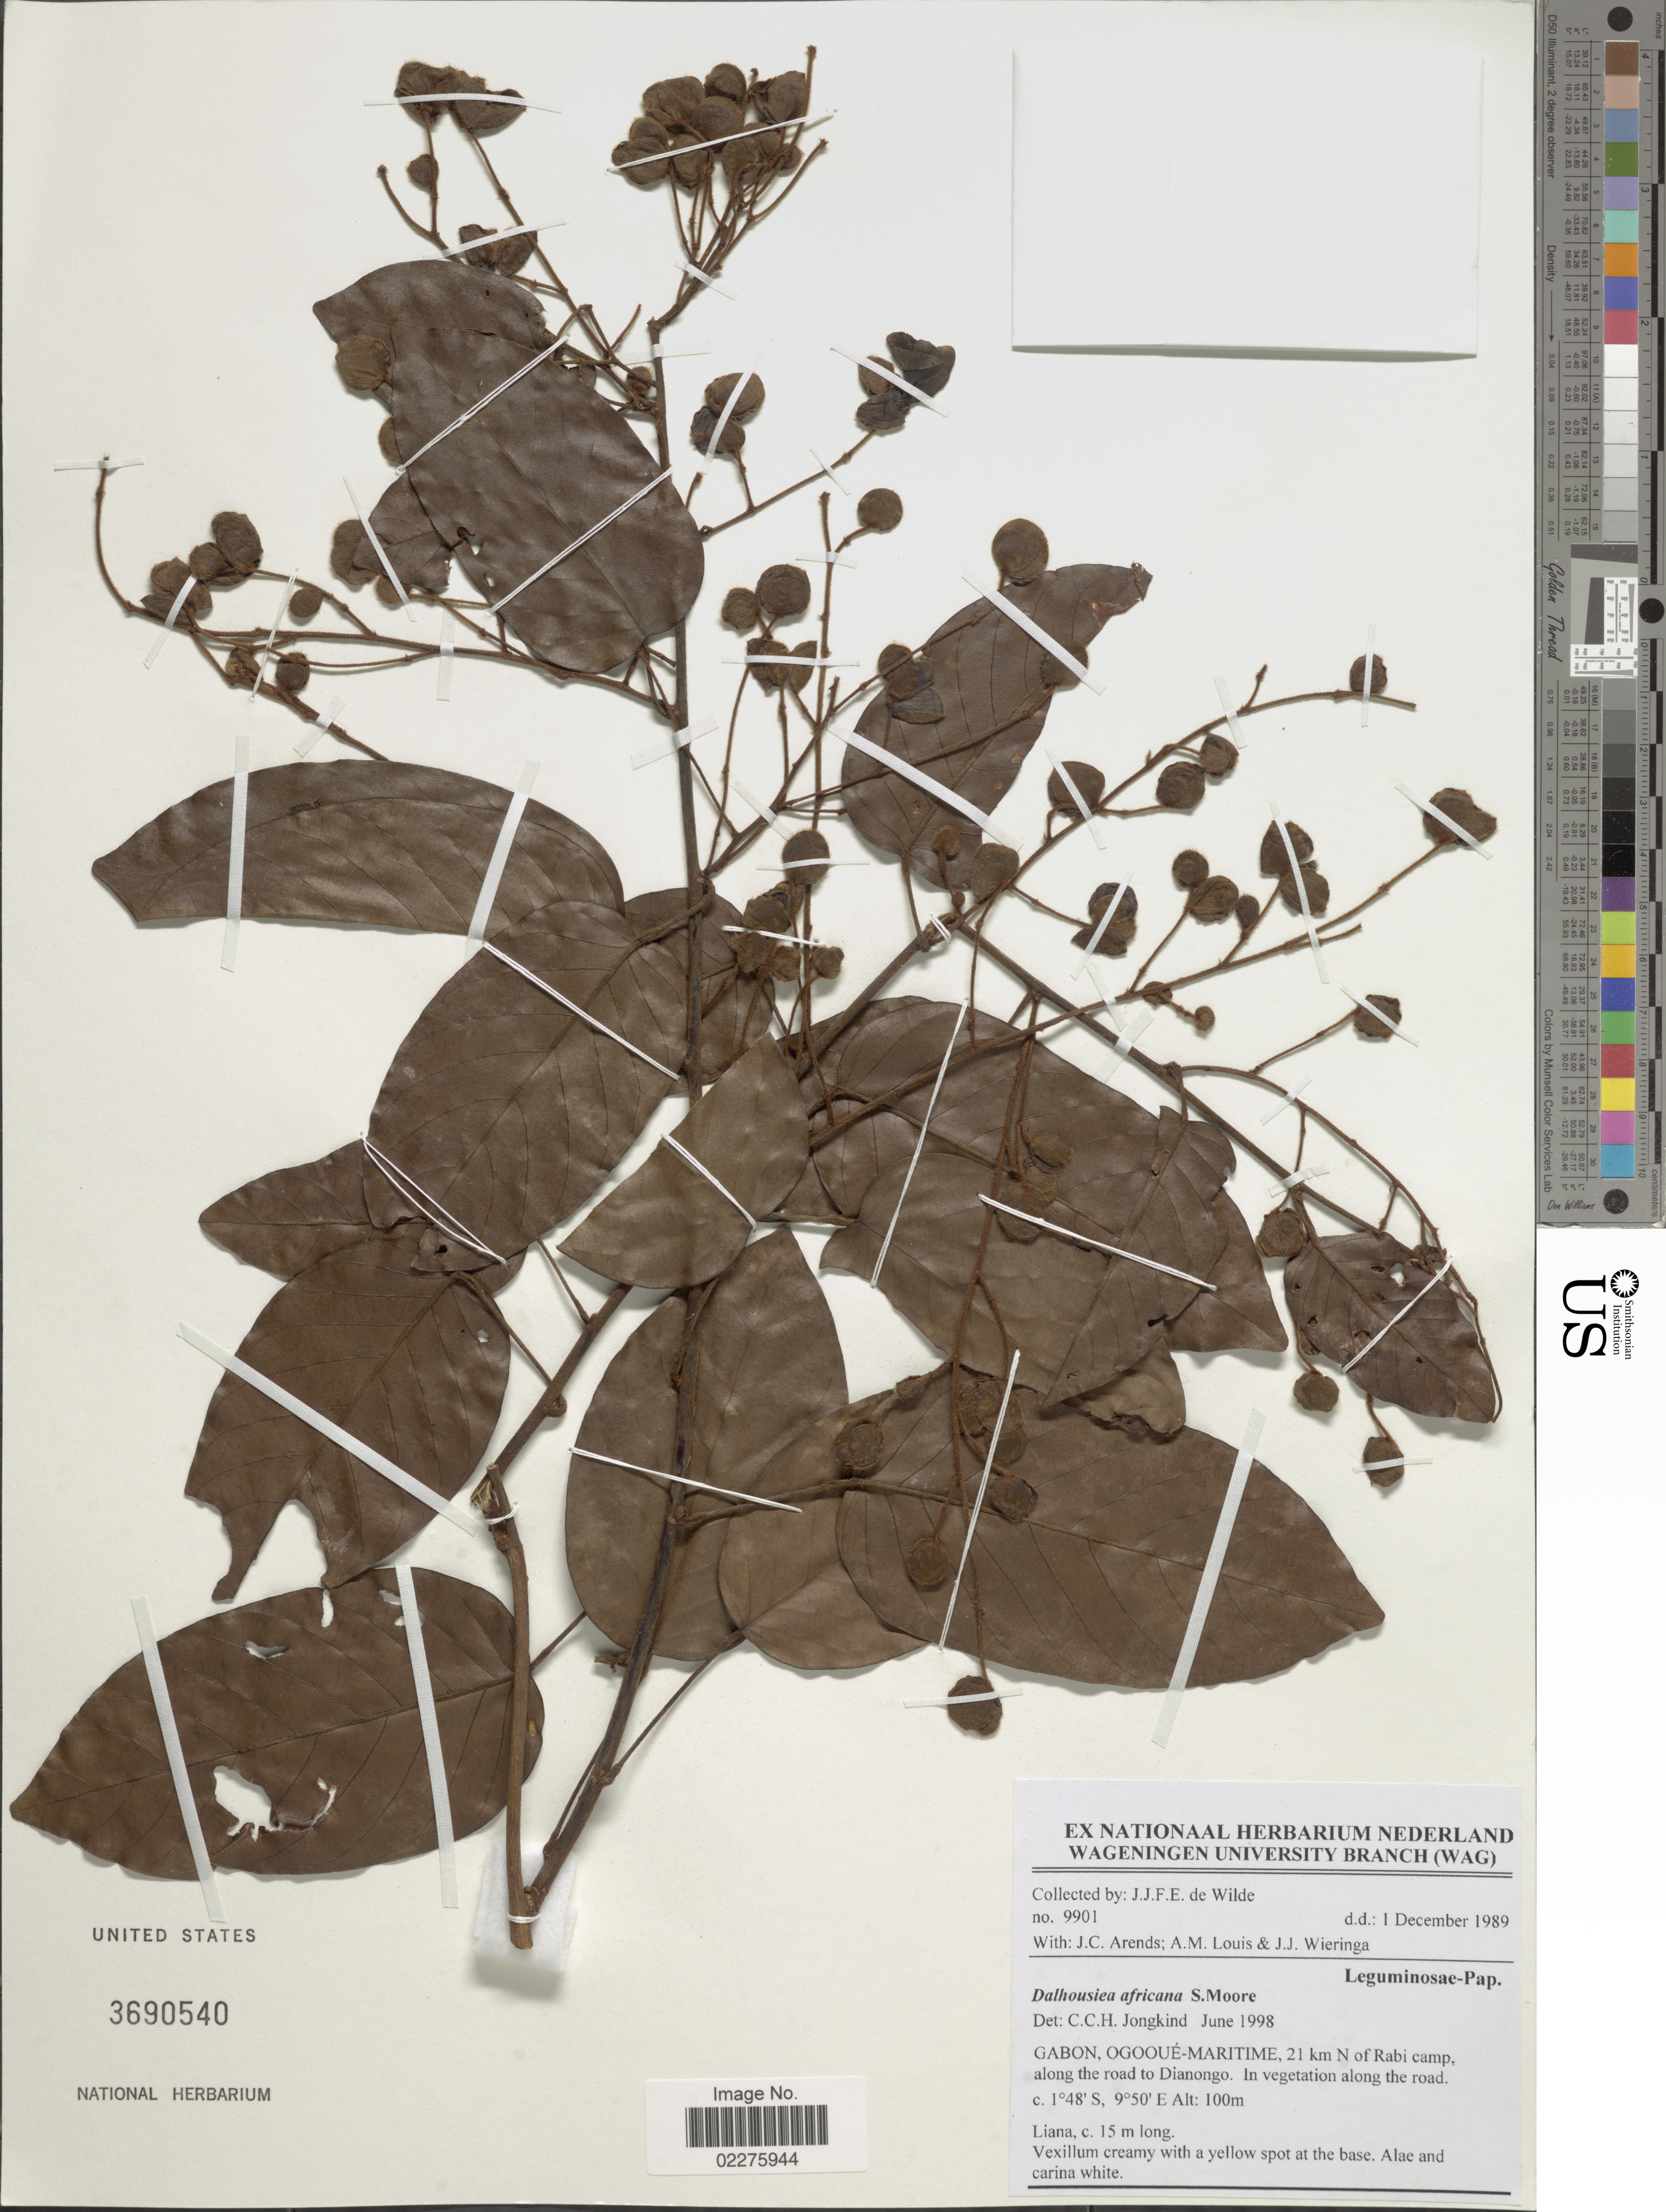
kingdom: Plantae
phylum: Tracheophyta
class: Magnoliopsida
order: Fabales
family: Fabaceae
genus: Dalhousiea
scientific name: Dalhousiea africana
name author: S. Moore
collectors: J.J. de Wilde, J. Arends, A. Louis & J. Wieringa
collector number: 9901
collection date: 1989-12-01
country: Gabon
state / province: Ogooue-Maritime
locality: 21 km N of Rabi camp, along the road to Dianongo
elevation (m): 100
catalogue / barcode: US 3690540